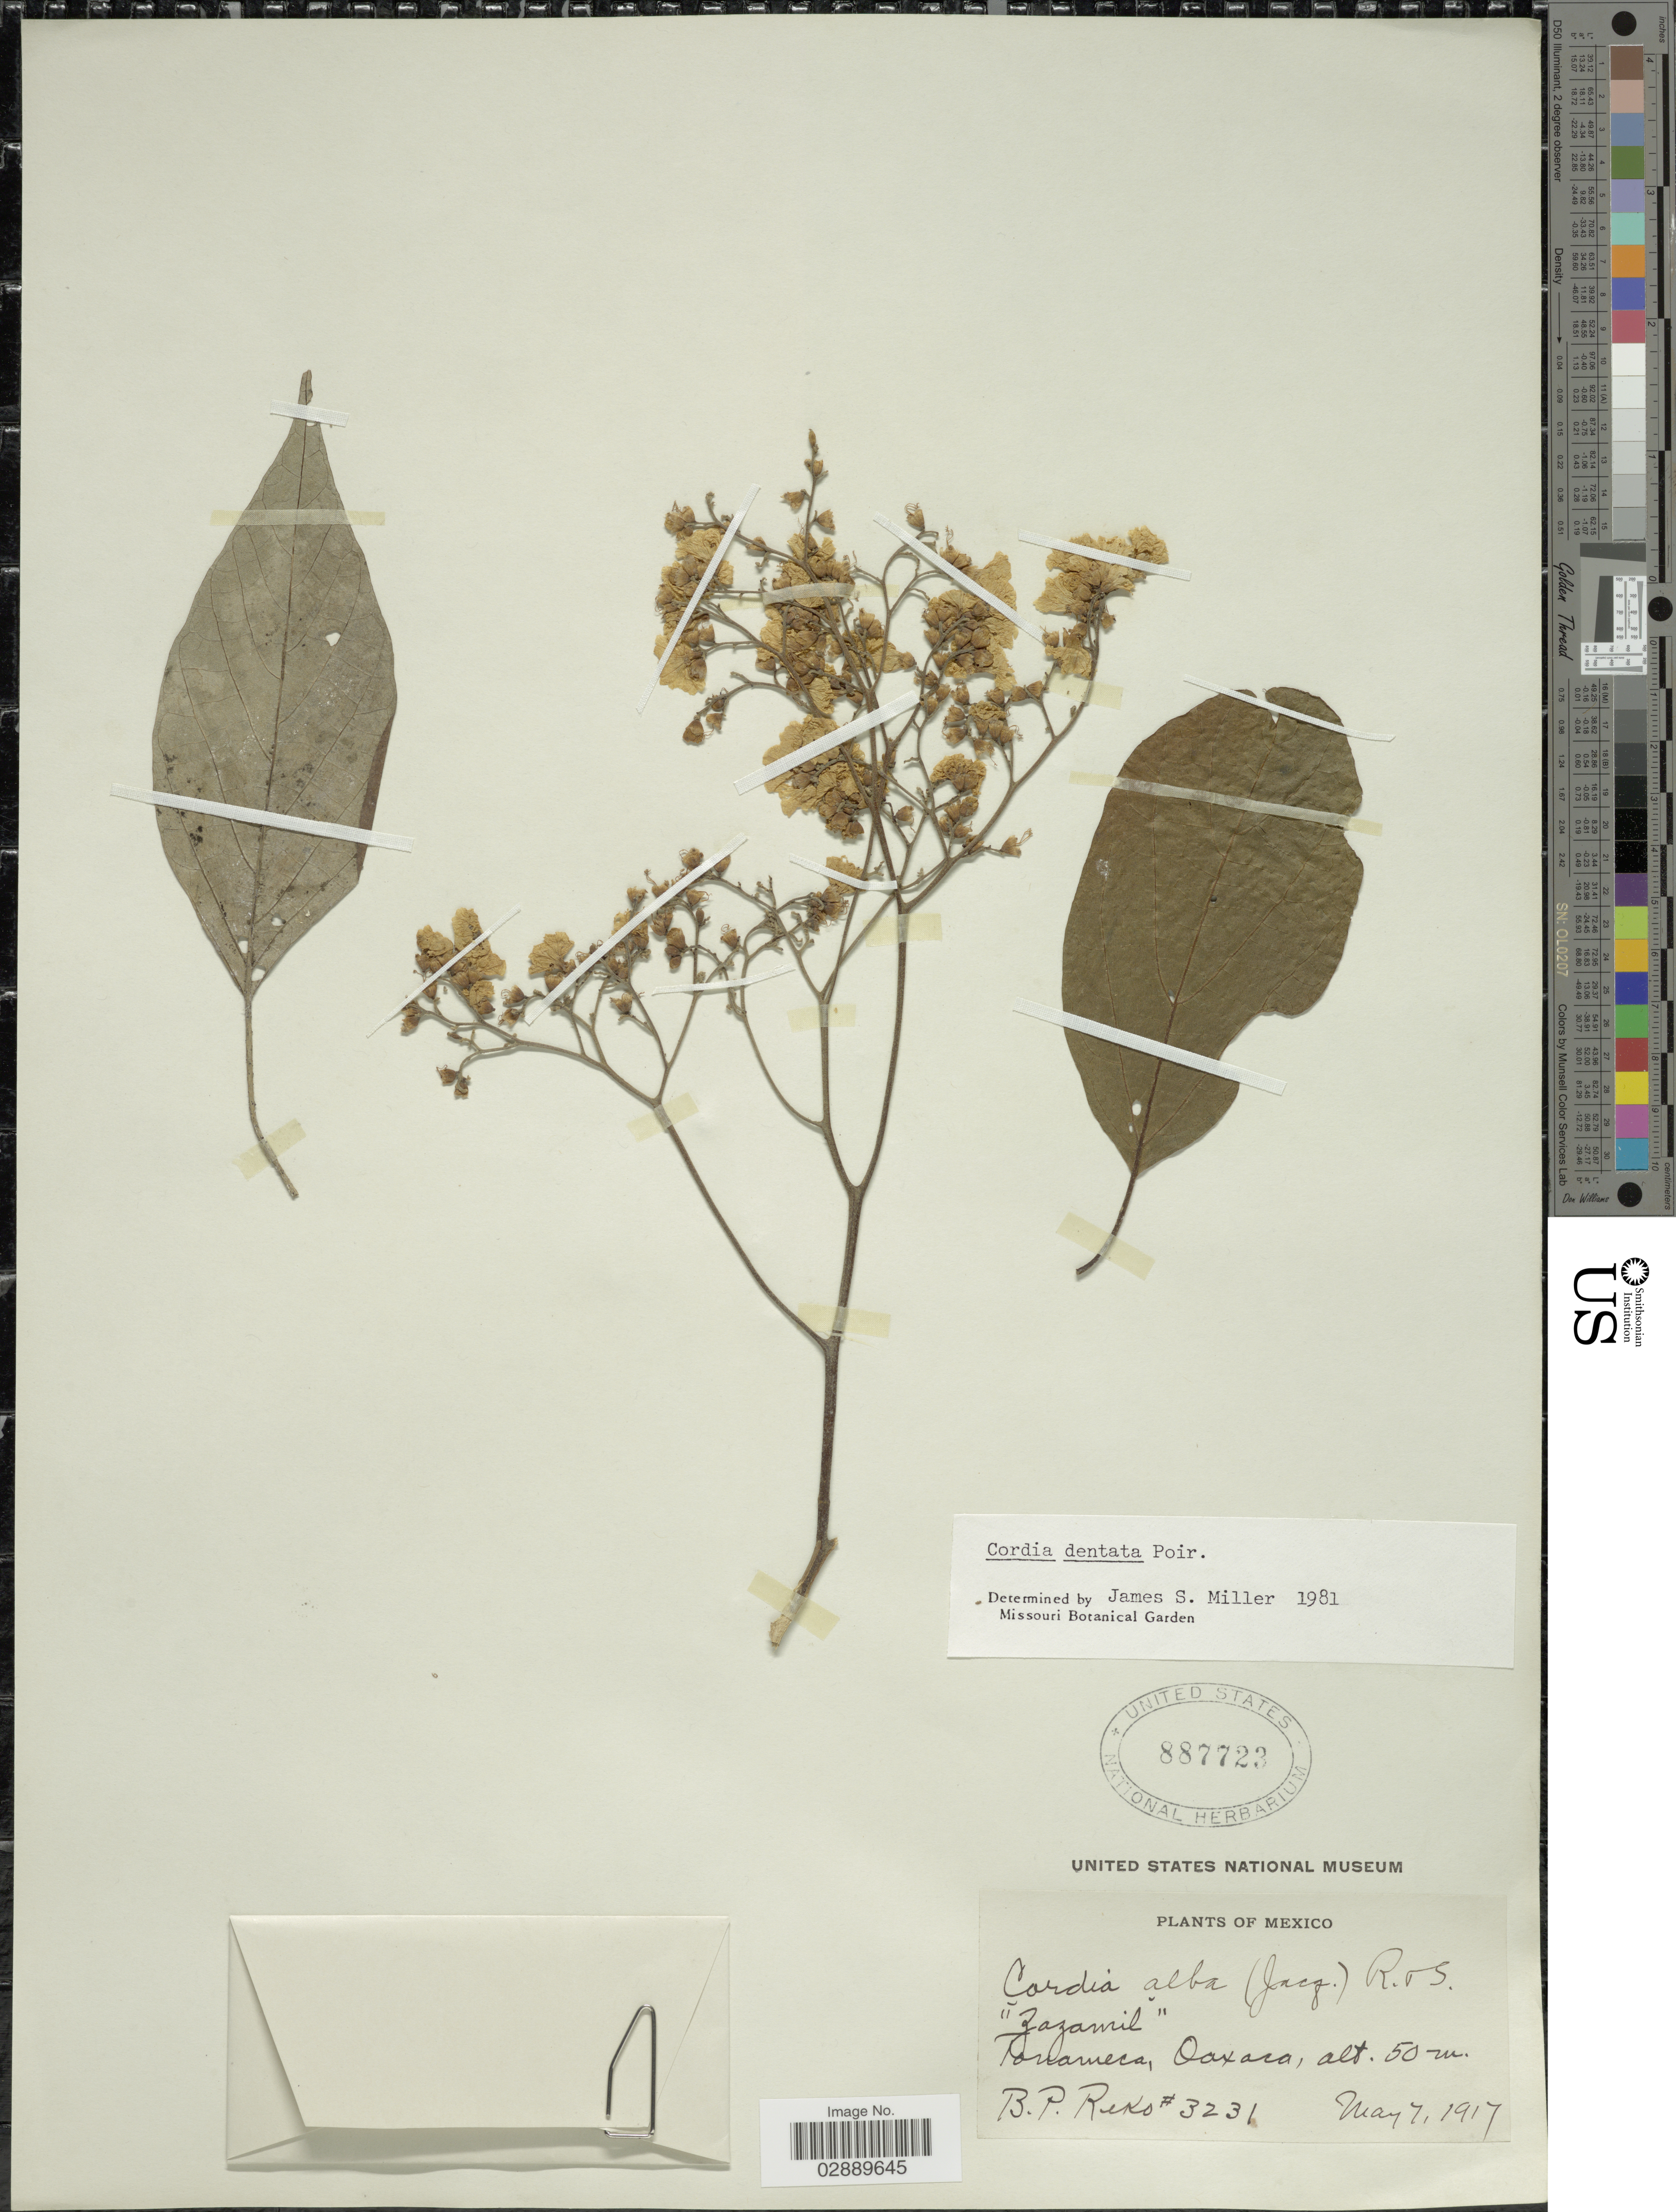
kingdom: Plantae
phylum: Tracheophyta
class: Magnoliopsida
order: Boraginales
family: Cordiaceae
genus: Cordia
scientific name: Cordia dentata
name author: Poir.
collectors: B. P. Reko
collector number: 3231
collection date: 1917-05-07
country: Mexico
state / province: Oaxaca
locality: Tonameca.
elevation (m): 50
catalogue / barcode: US 887723